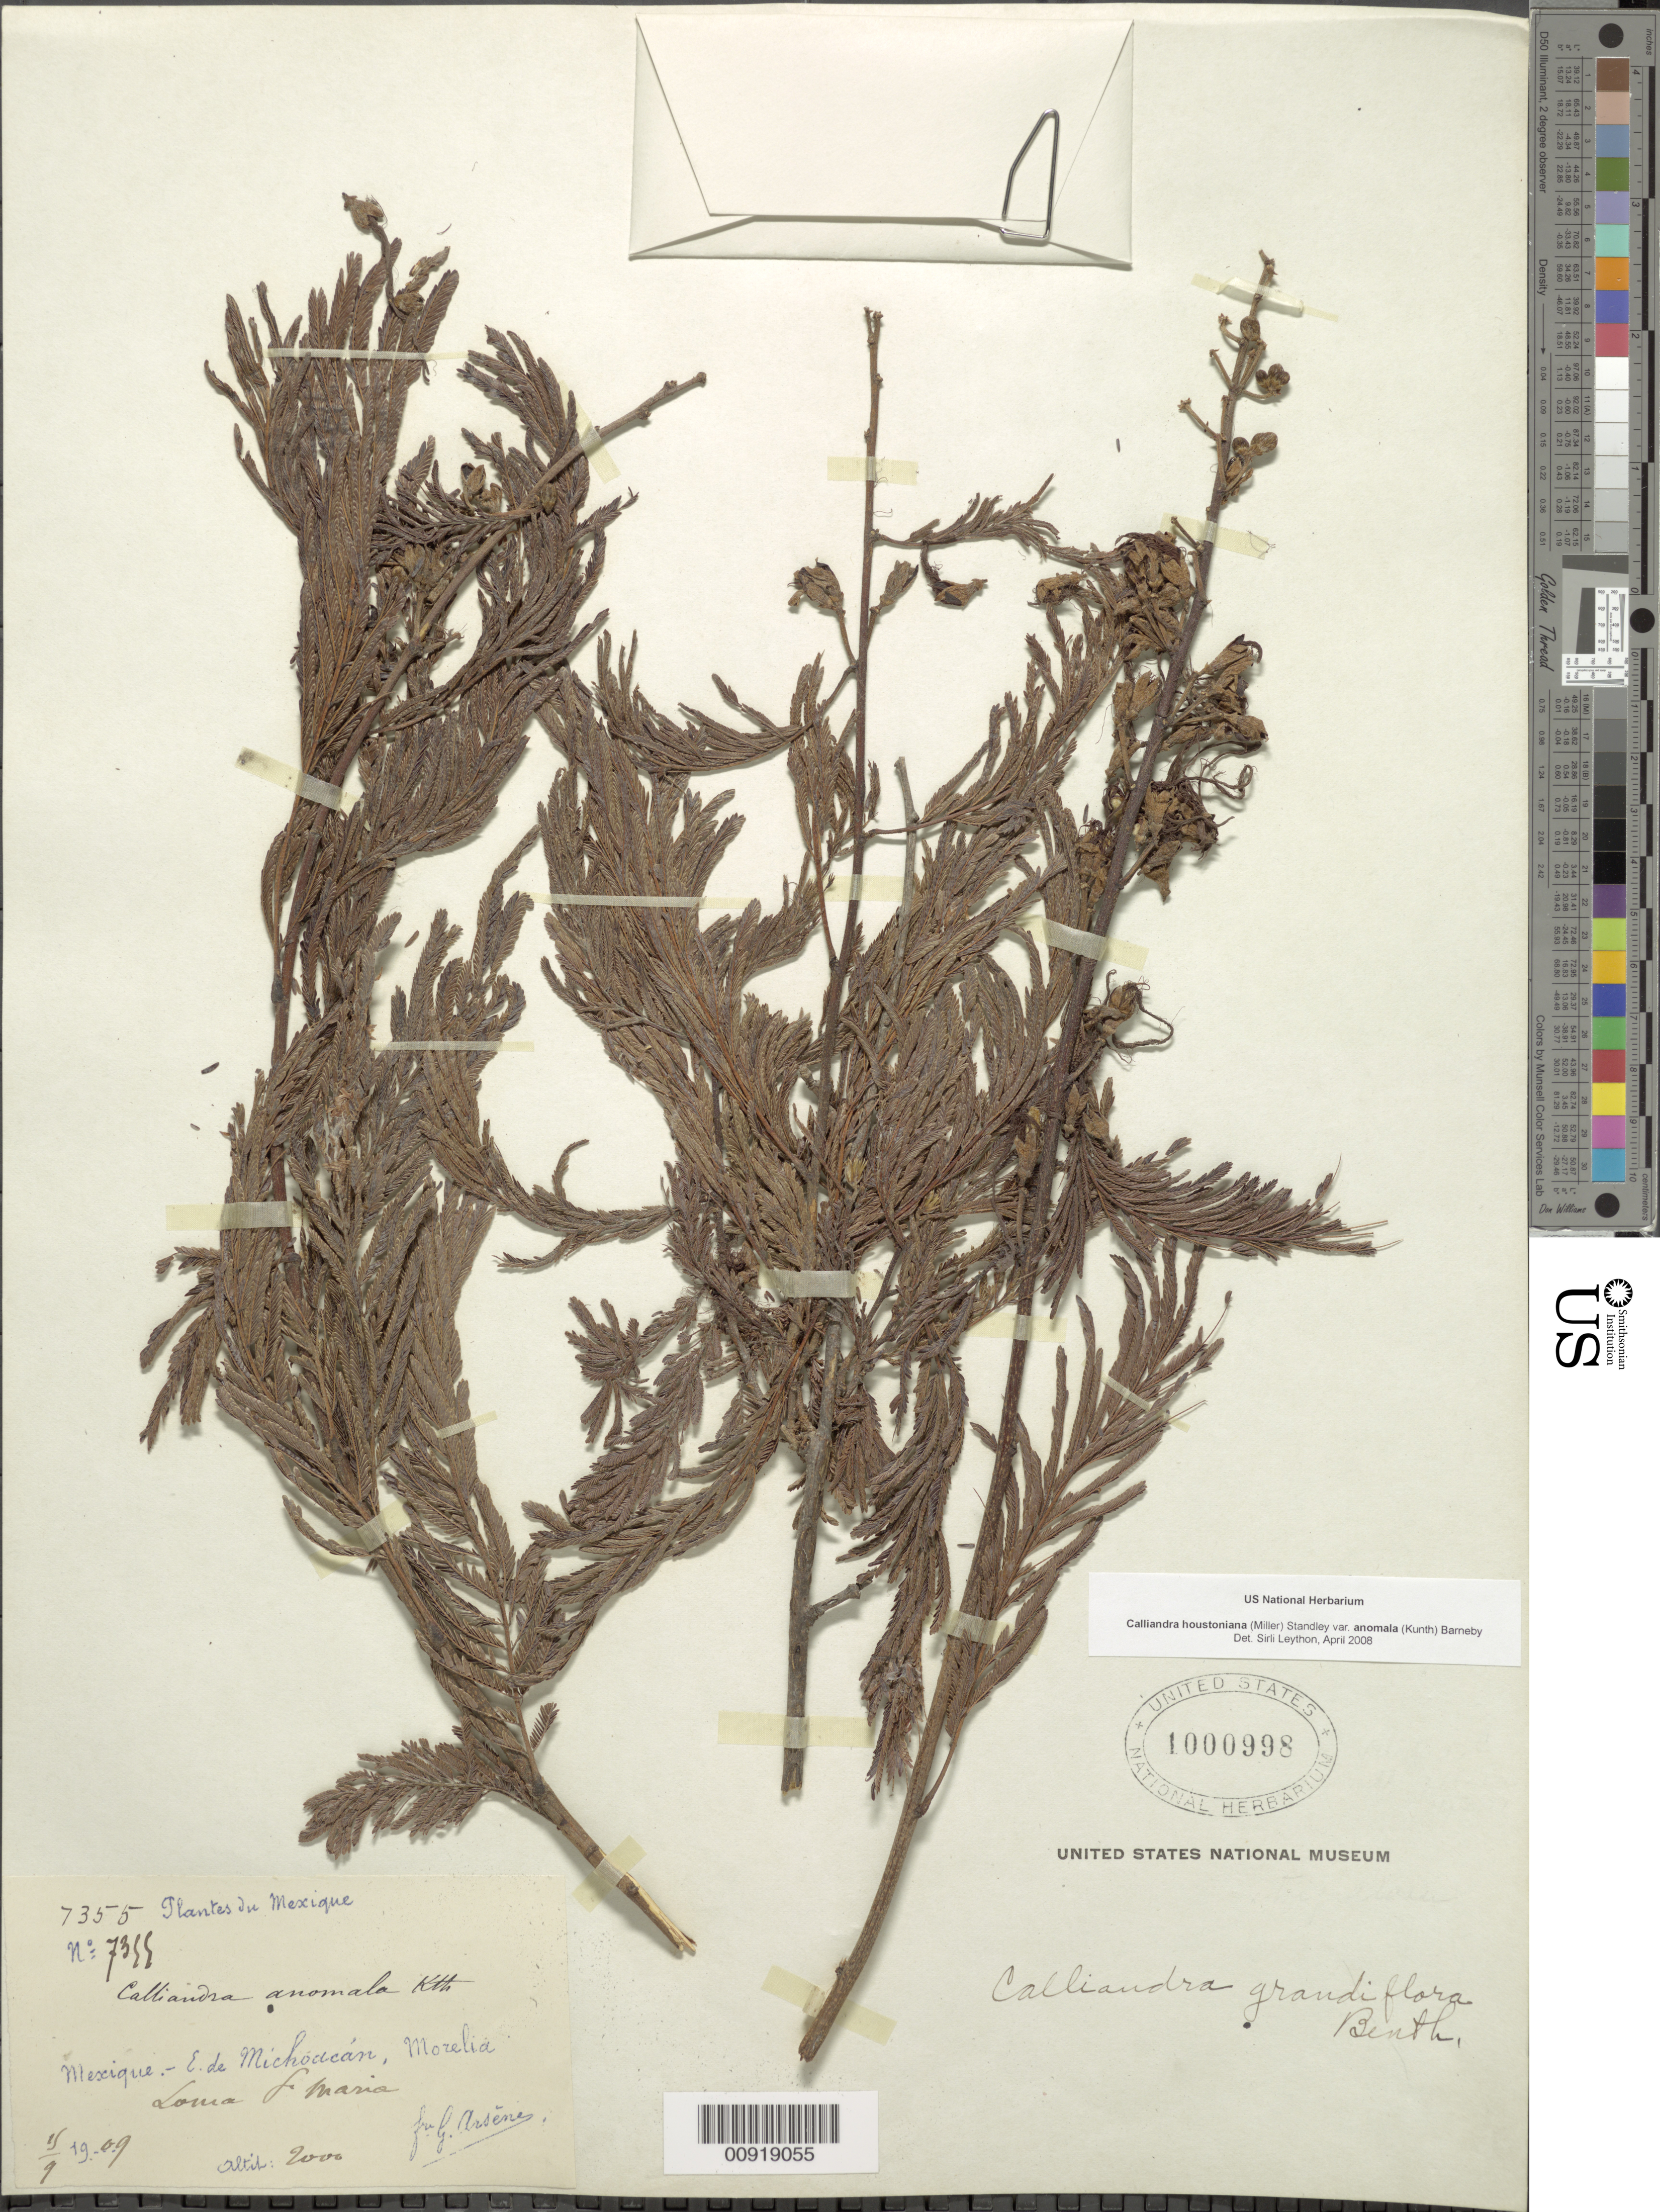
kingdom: Plantae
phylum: Tracheophyta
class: Magnoliopsida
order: Fabales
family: Fabaceae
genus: Calliandra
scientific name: Calliandra houstoniana var. anomala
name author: (Kunth) Barneby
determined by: Leython, S.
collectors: Bro. G. Arsène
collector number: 7355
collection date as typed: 15 Sep 1909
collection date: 1909-09-15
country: Mexico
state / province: Michoacán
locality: E. de Michoacán, Morelia, Loma Sta. Maria.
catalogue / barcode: US 1000998